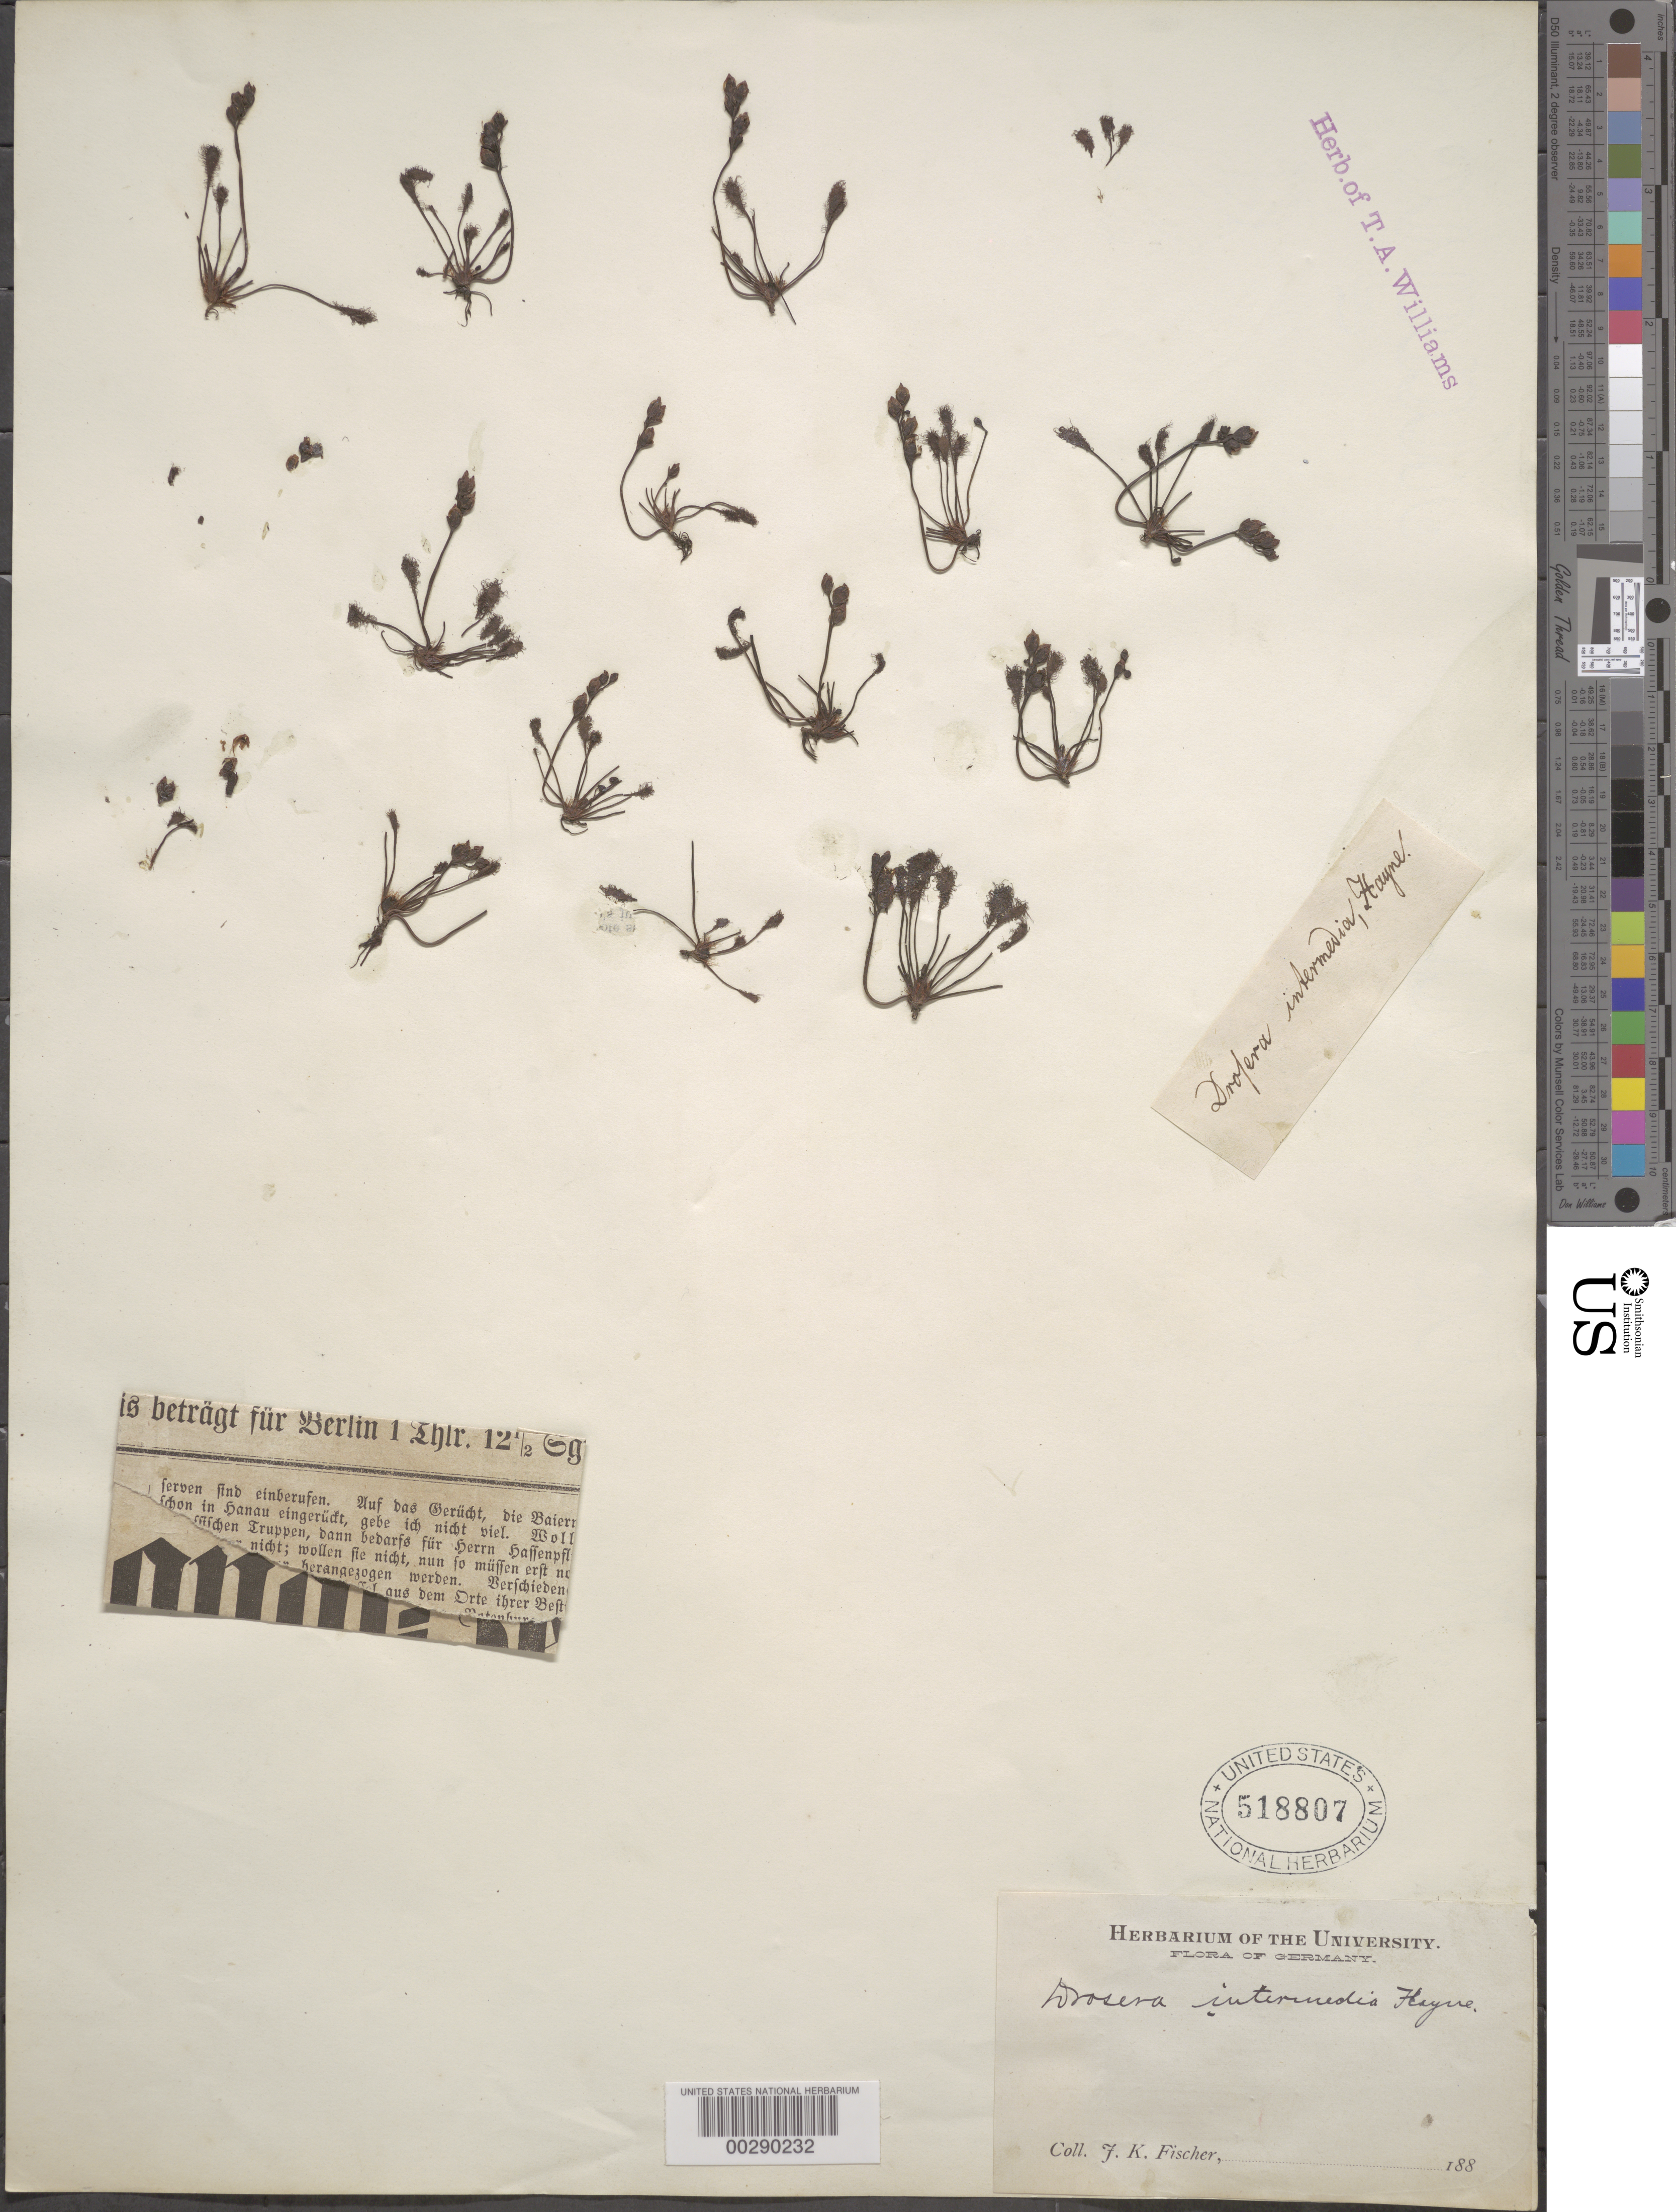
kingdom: Plantae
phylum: Tracheophyta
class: Magnoliopsida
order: Caryophyllales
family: Droseraceae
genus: Drosera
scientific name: Drosera intermedia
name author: Hayne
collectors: J. Fischer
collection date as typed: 188-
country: Germany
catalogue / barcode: US 518807